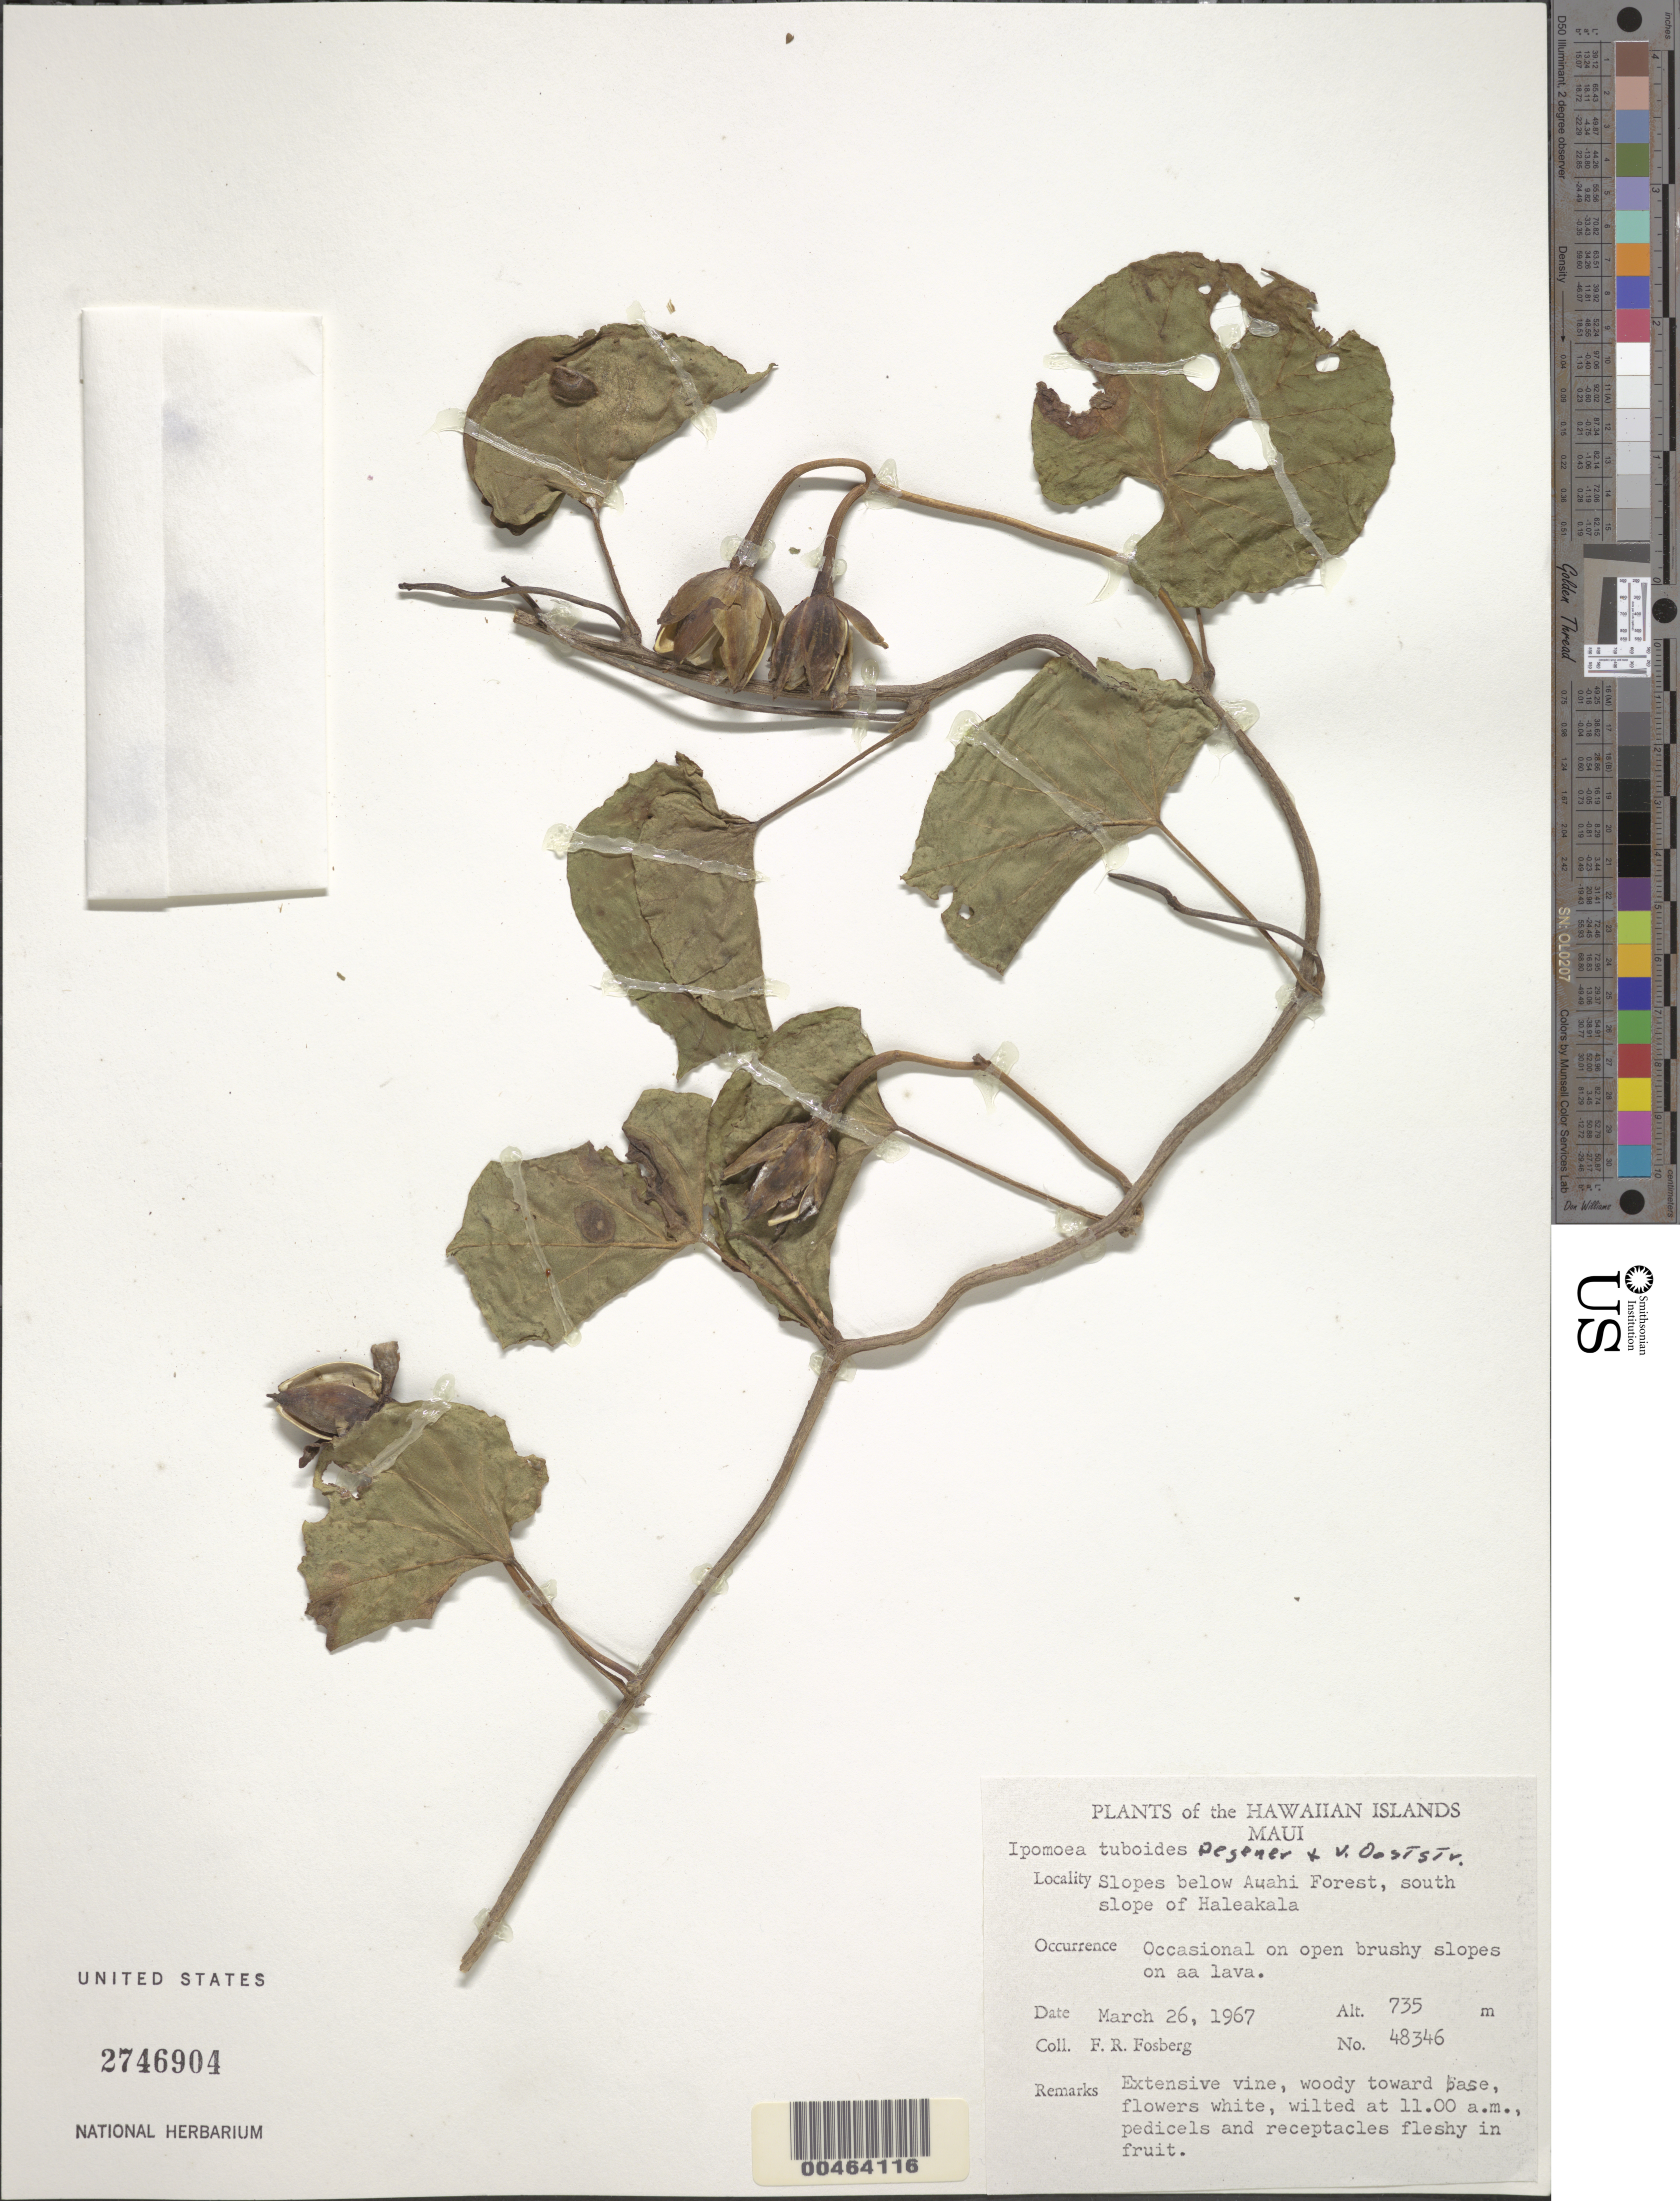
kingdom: Plantae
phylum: Tracheophyta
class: Magnoliopsida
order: Solanales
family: Convolvulaceae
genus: Ipomoea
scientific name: Ipomoea tuboides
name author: O. Deg. & Ooststr. in O. Deg.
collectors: F. R. Fosberg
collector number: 48346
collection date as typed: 26 Mar 1967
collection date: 1967-03-26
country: United States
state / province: Hawaii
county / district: Maui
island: Maui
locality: Slopes below Auahi Forest, south slope of Haleakala.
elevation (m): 735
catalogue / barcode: US 2746904